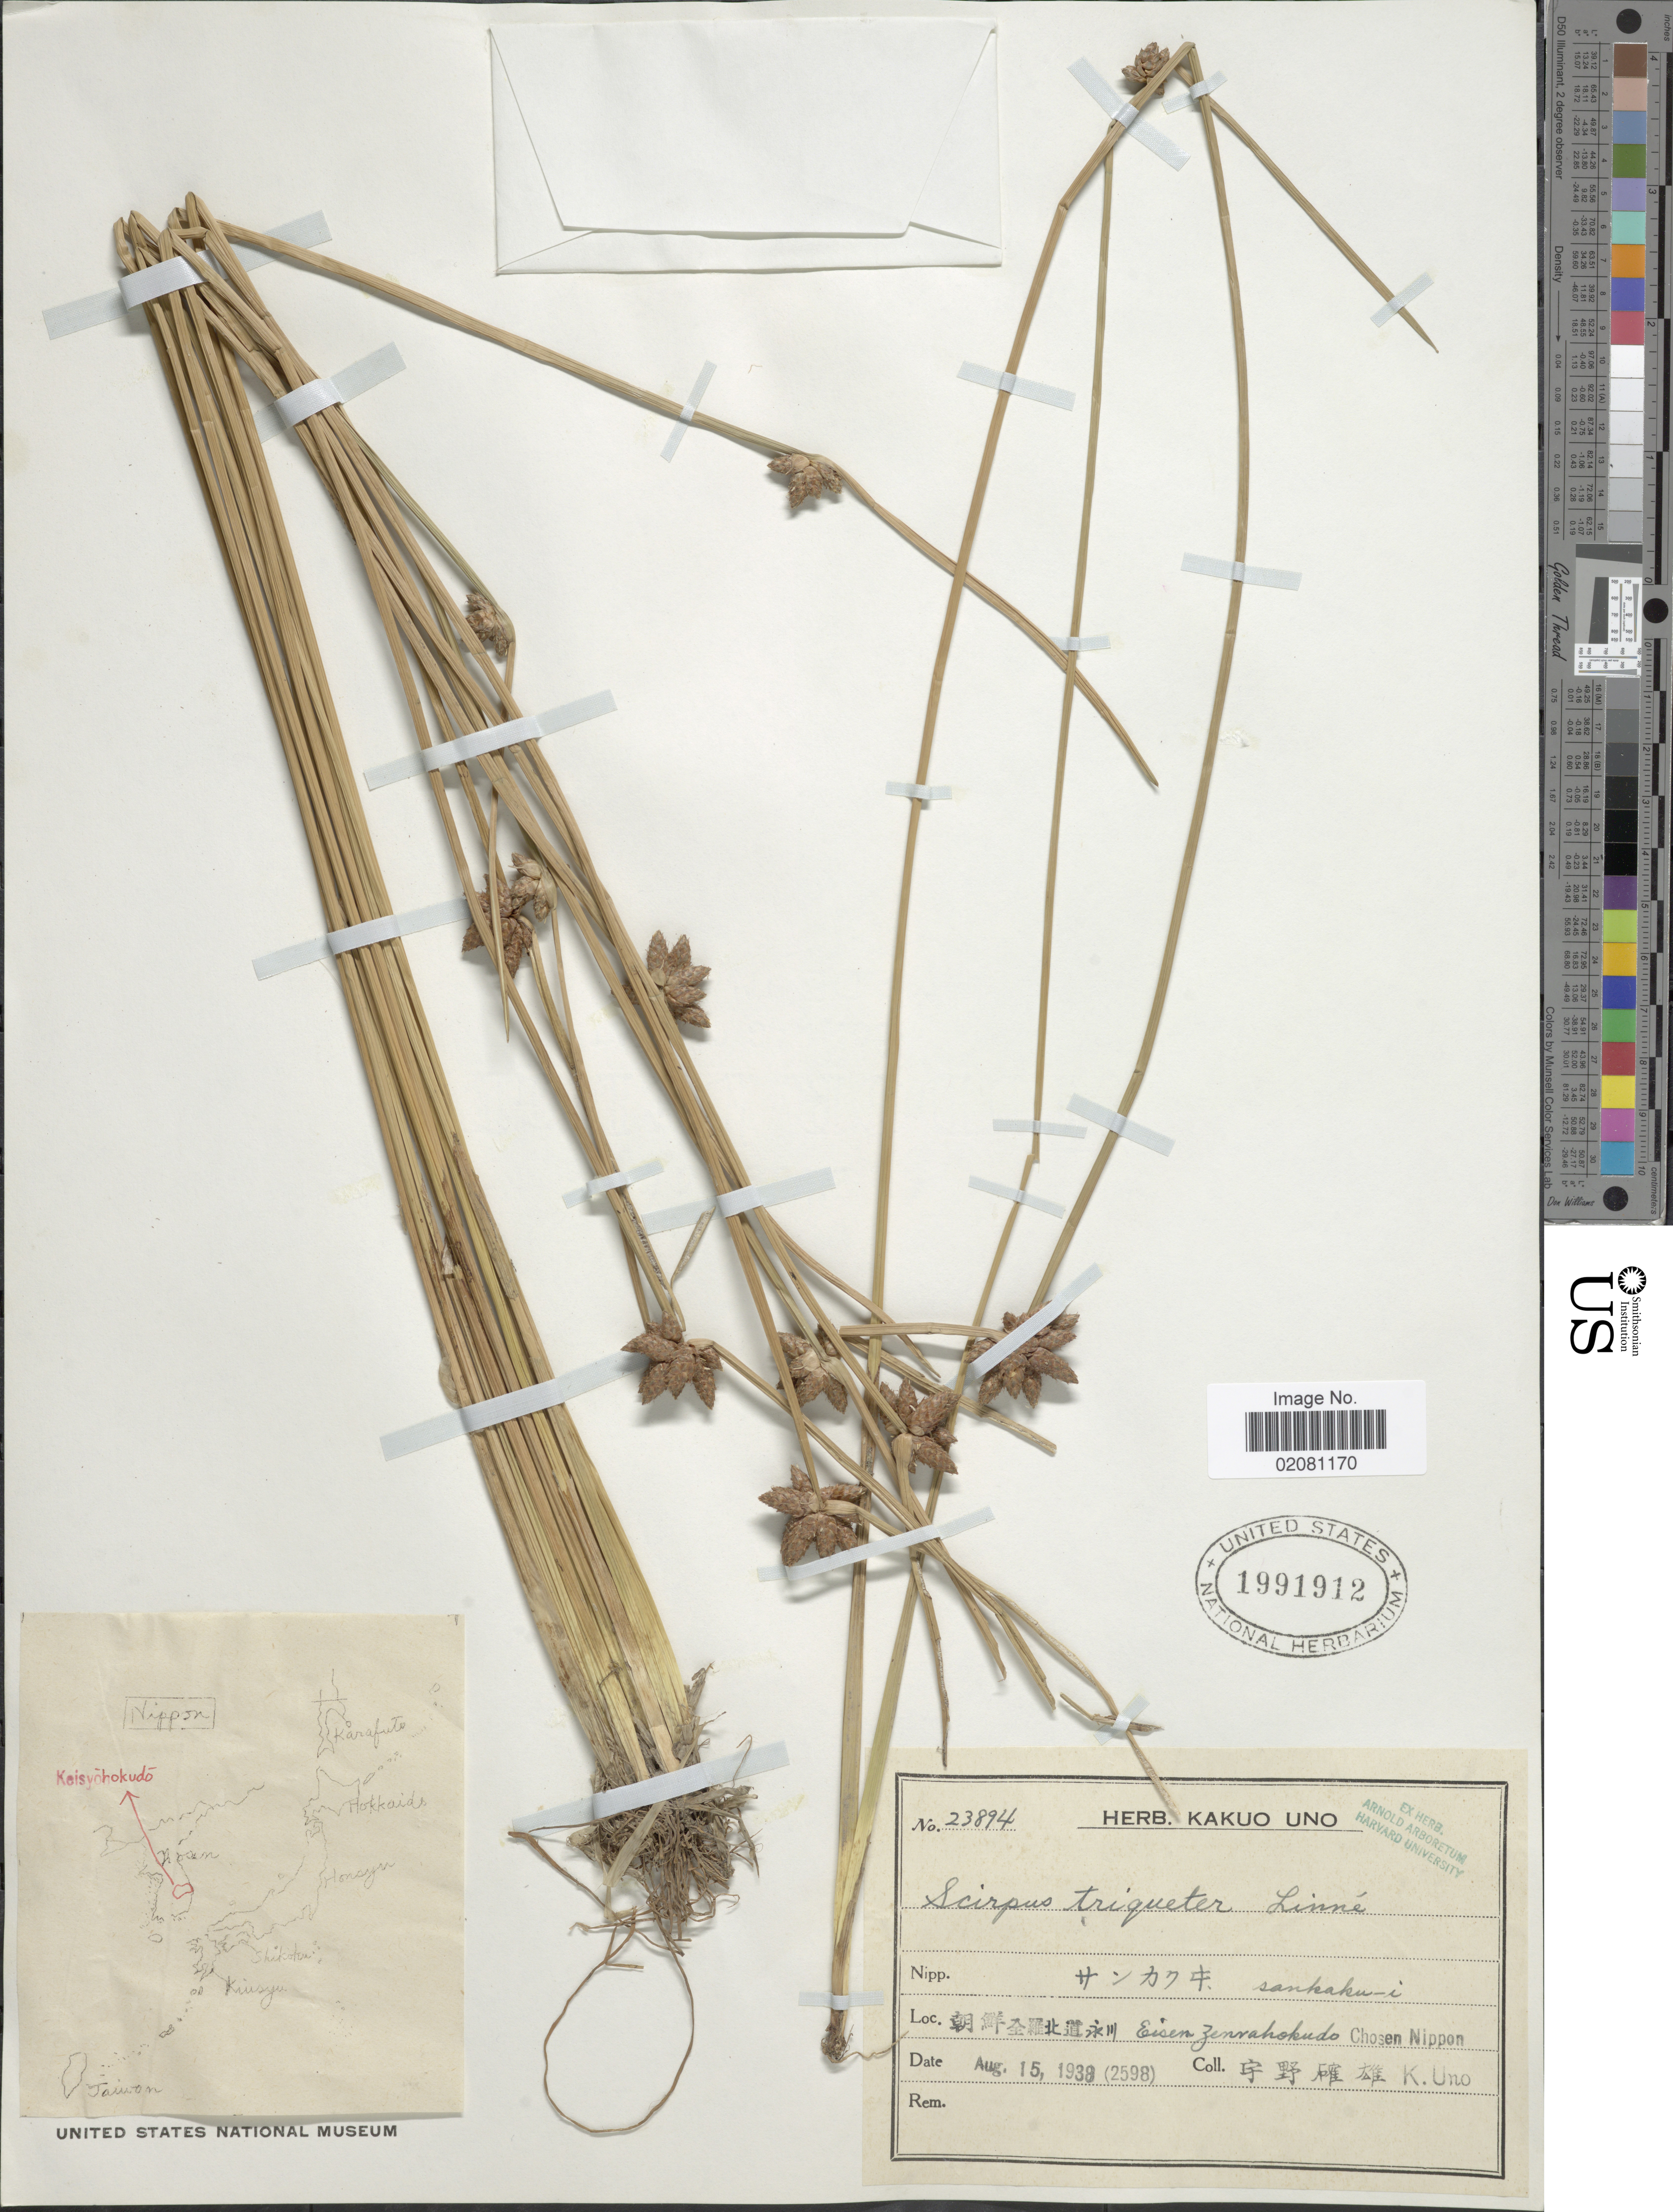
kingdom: Plantae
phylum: Tracheophyta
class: Liliopsida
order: Poales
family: Cyperaceae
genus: Schoenoplectus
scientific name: Schoenoplectus triqueter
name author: (L.) Palla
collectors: K. Uno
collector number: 23894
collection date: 1938-08-15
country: Japan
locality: Eisen Zenrahokudo, Chosen, Nippon. Keisyohokudo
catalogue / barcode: US 1991912